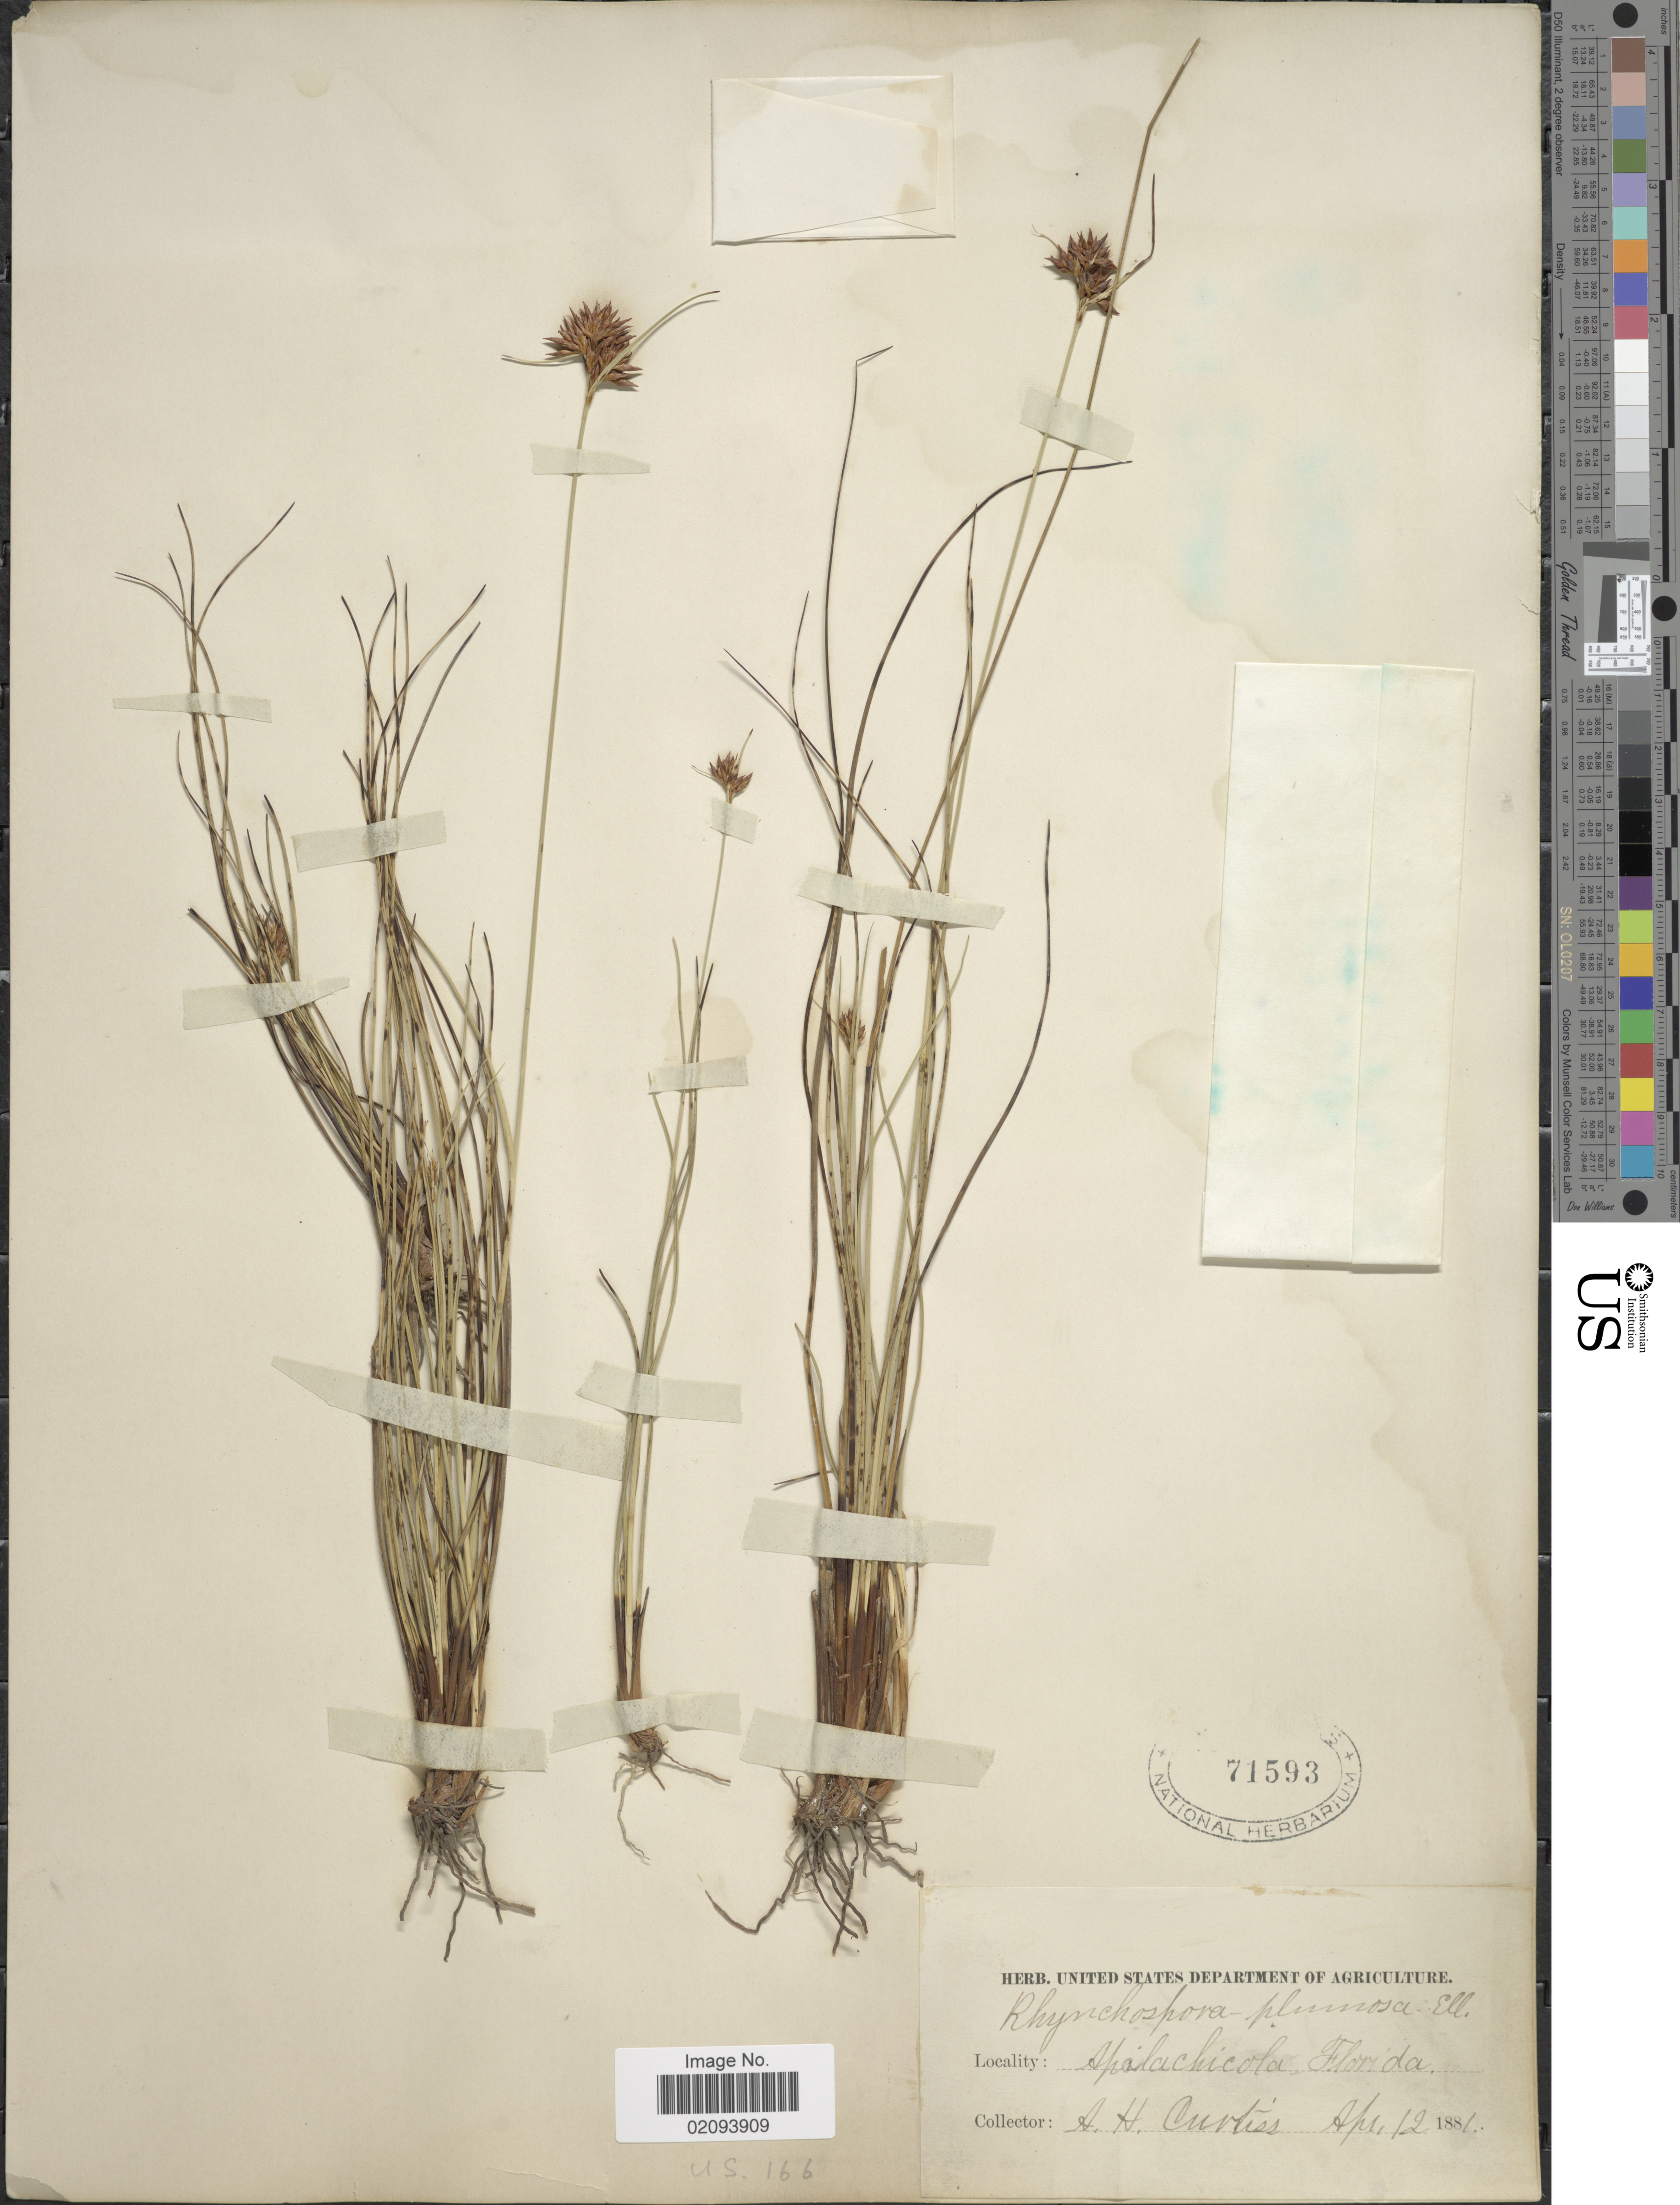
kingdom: Plantae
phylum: Tracheophyta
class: Liliopsida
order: Poales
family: Cyperaceae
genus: Rhynchospora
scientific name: Rhynchospora intermedia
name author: (Chapm.) Britton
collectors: A. H. Curtiss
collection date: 1881-04-12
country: United States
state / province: Florida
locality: Apalachicola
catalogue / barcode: US 71593